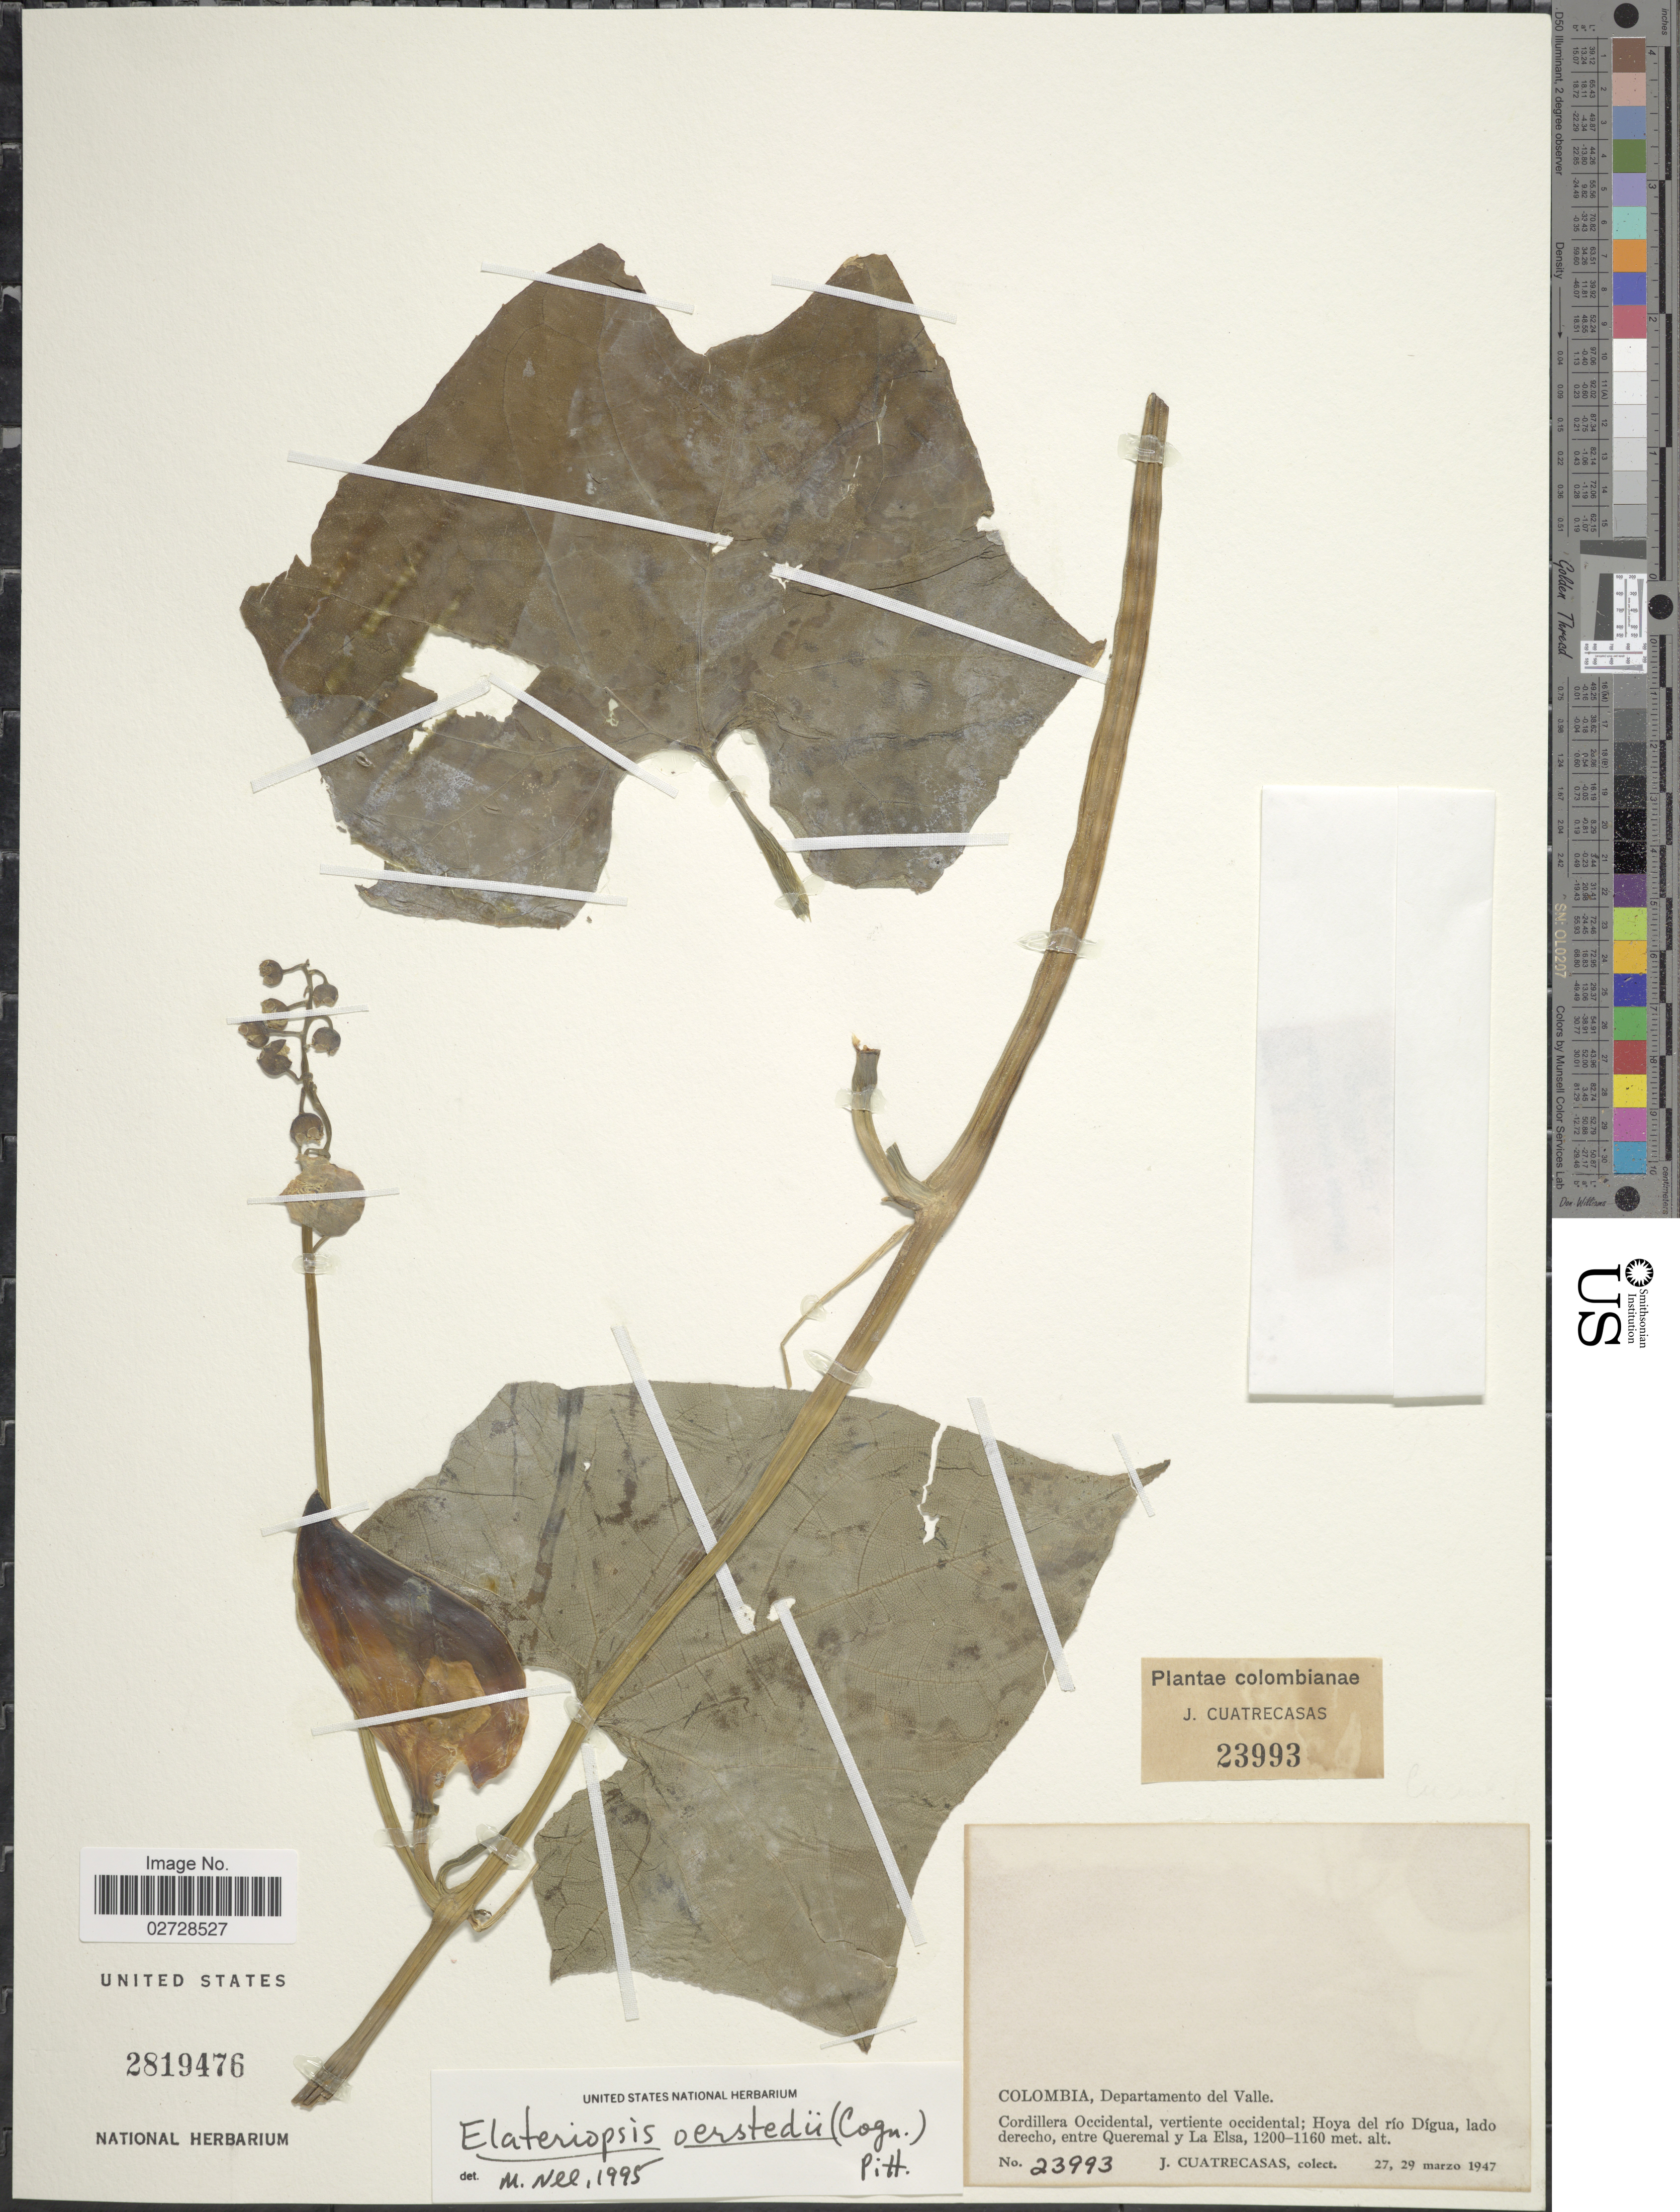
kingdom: Plantae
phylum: Tracheophyta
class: Magnoliopsida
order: Cucurbitales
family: Cucurbitaceae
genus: Hanburia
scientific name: Hanburia oerstedii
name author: (Cogn.) H. Schaef. & S.S. Renner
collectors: J. Cuatrecasas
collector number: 23993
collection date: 1947-03-27/1947-03-29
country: Colombia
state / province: Valle del Cauca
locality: Departamento del Valle, Cordillera Occidental, vertiente occidental; Hoya del rio Digua, lado derecho, entre Queremal y La Elsa.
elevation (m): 1160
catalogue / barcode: US 2819476